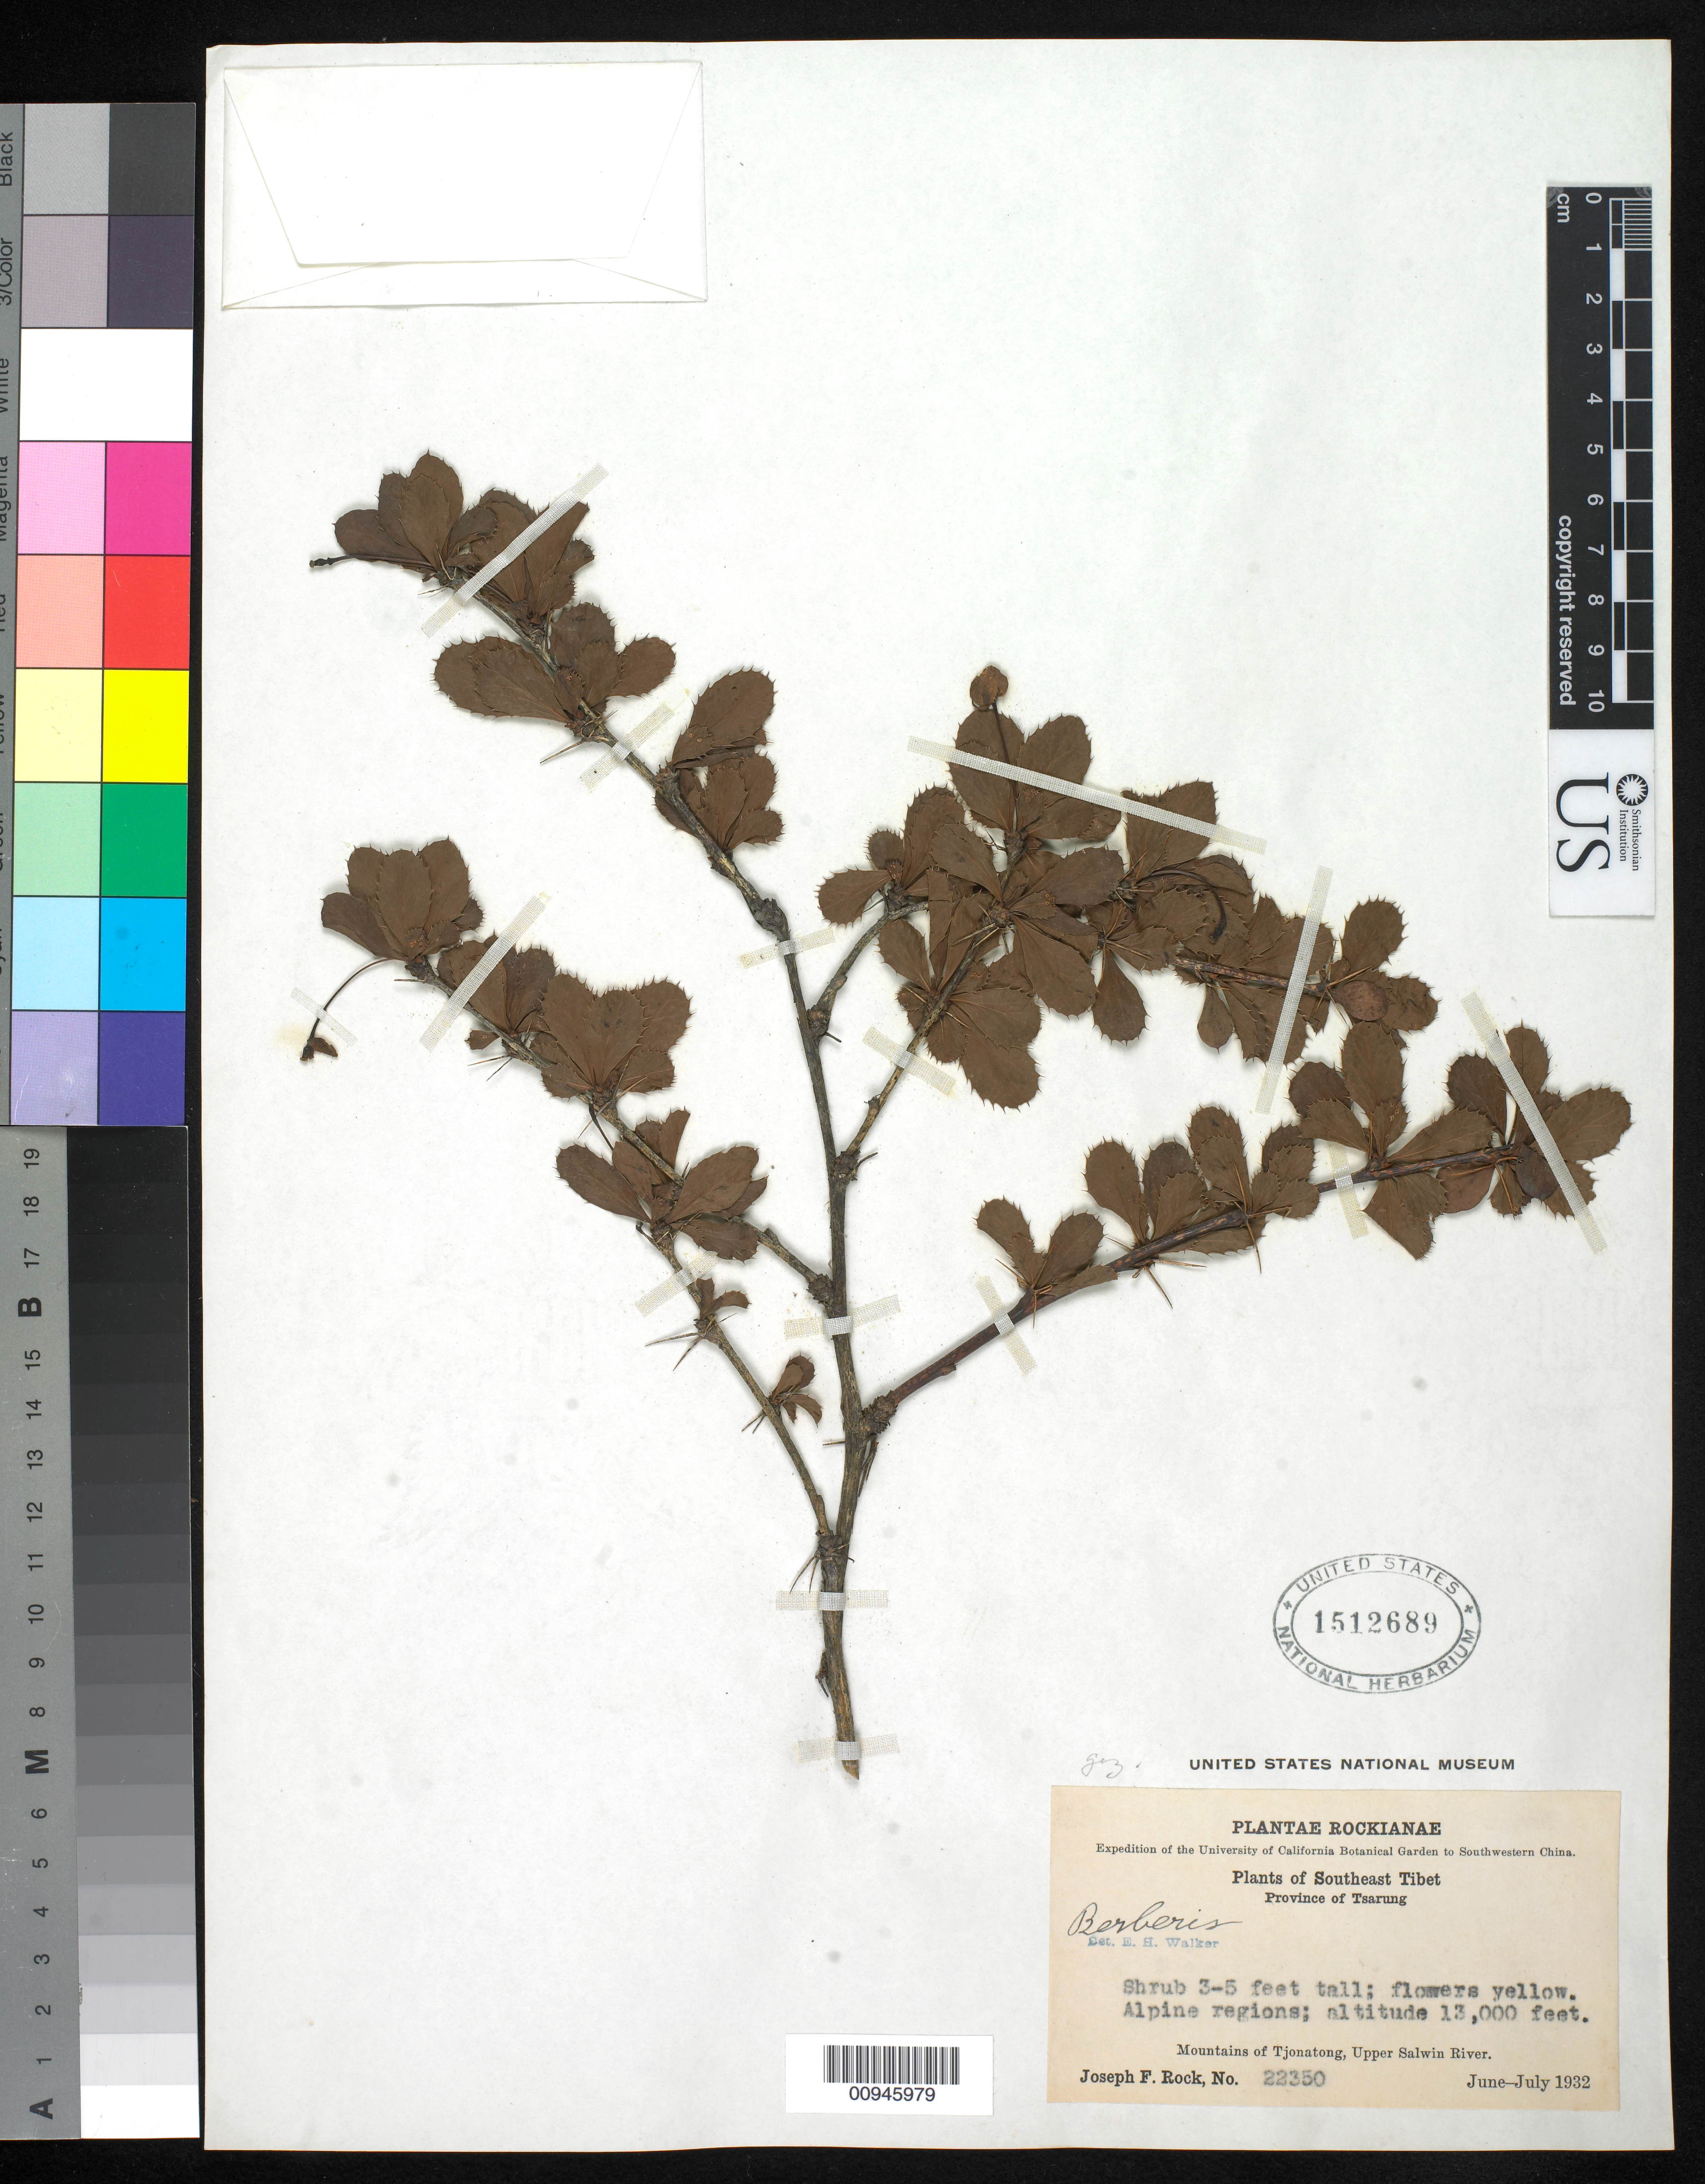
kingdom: Plantae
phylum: Tracheophyta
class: Magnoliopsida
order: Ranunculales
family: Berberidaceae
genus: Berberis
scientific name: Berberis sp.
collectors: J. F. Rock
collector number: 22350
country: China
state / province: Xizang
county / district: Tsarung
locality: Mountains of Tjonatong, Upper Salwin River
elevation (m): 3962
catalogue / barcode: US 1512689